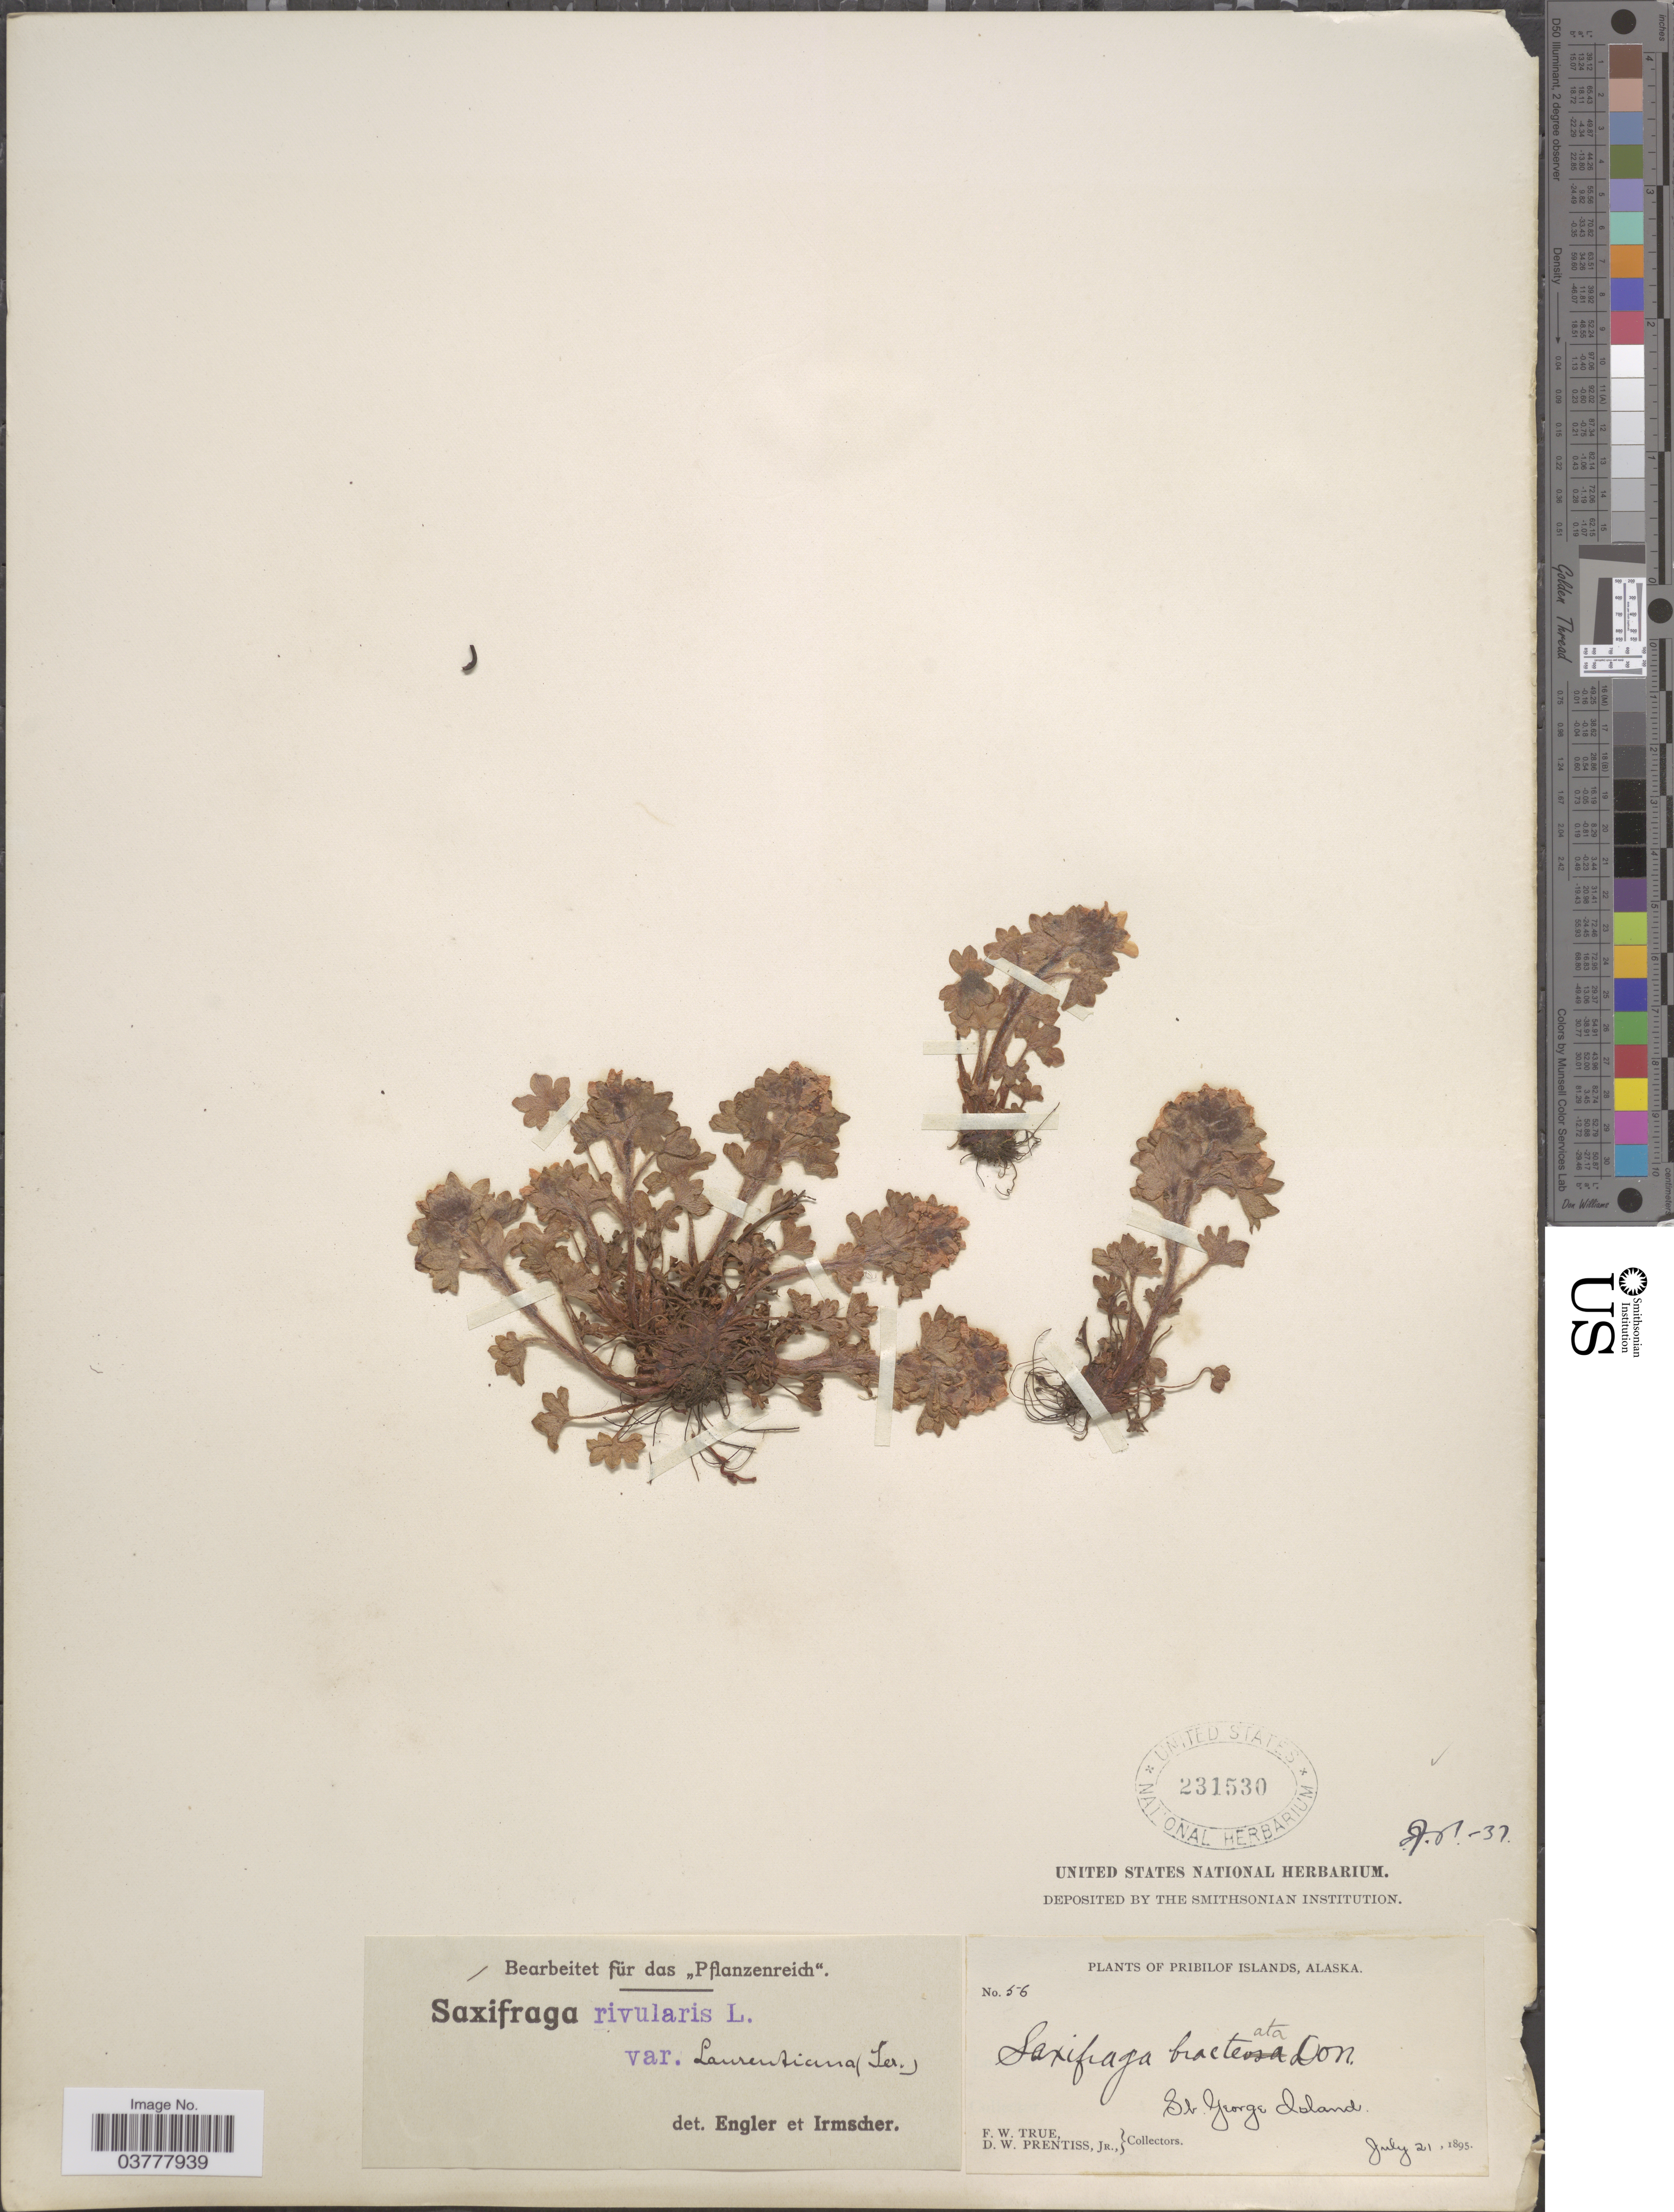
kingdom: Plantae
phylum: Tracheophyta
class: Magnoliopsida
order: Saxifragales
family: Saxifragaceae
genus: Saxifraga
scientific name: Saxifraga bracteata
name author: D. Don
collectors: F. True & D. Prentiss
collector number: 56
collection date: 1895-07-21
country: United States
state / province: Alaska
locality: Pribilof Islands. St. George Island.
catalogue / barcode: US 231530